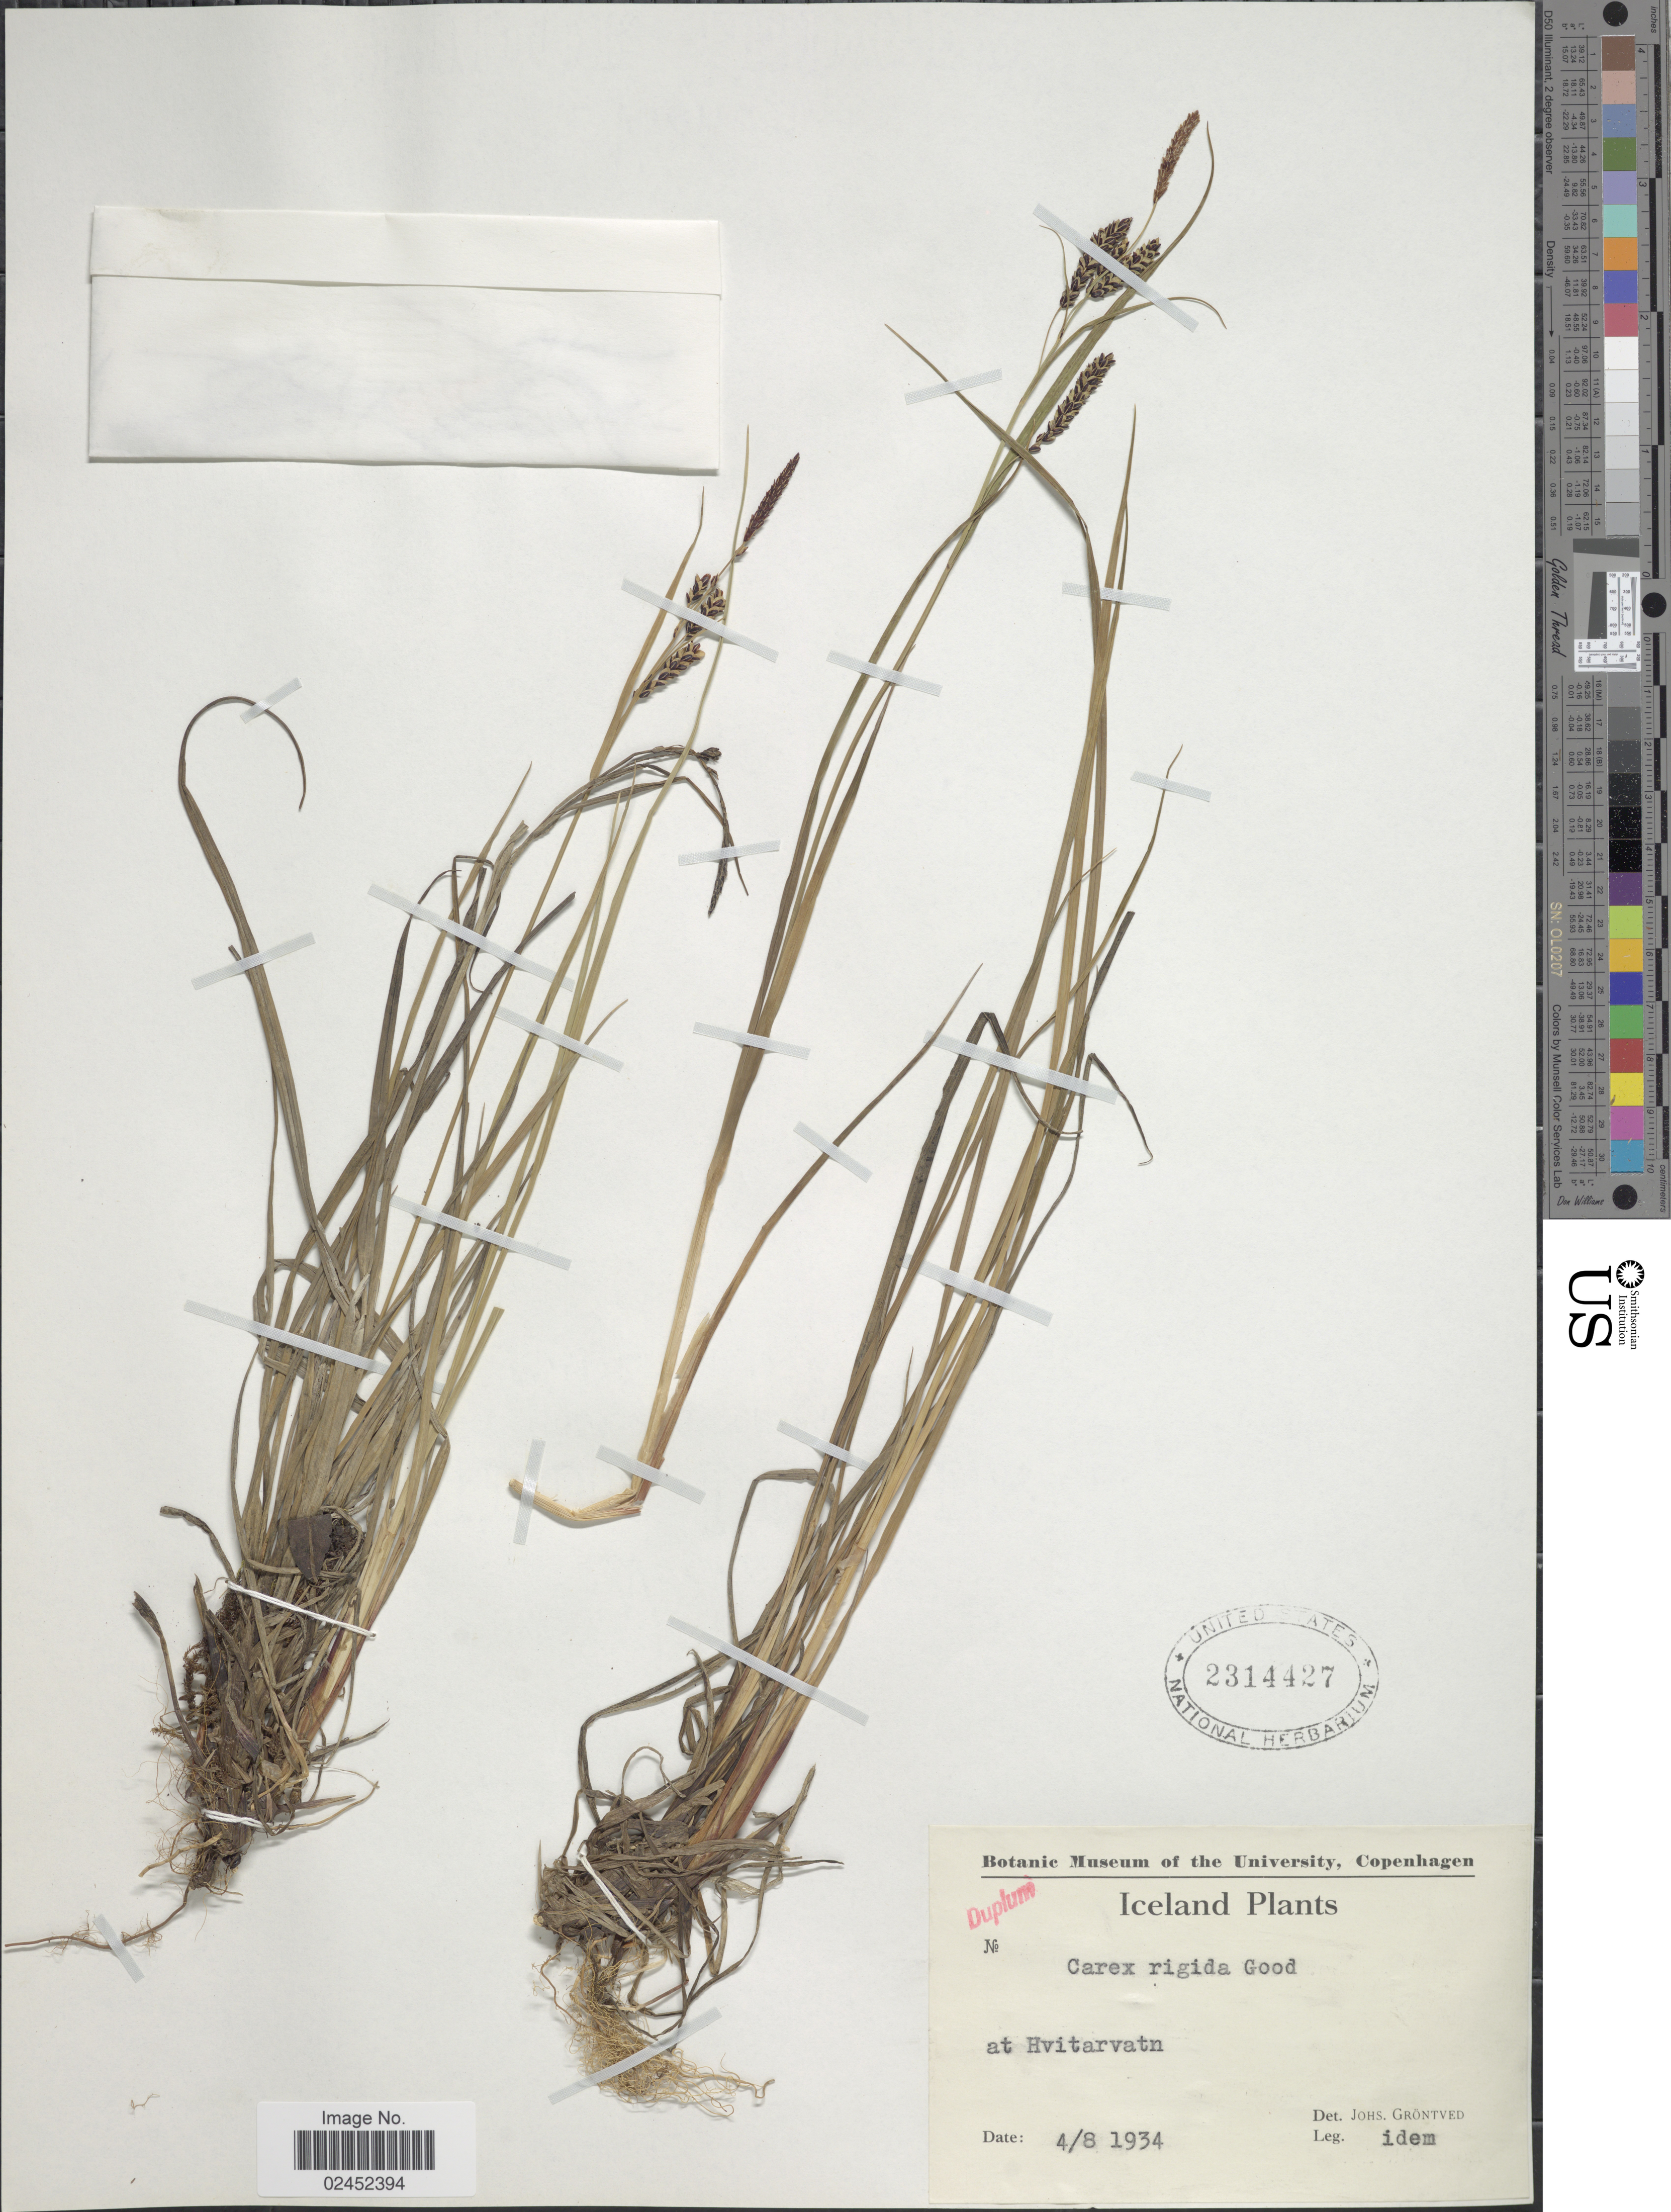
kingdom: Plantae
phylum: Tracheophyta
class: Liliopsida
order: Poales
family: Cyperaceae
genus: Carex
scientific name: Carex bigelowii subsp. bigelowii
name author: Torr. ex Schwein.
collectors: J. Gröntved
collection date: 1934-08-04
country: Iceland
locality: Iceland, At Hvitarvatn.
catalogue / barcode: US 2314427